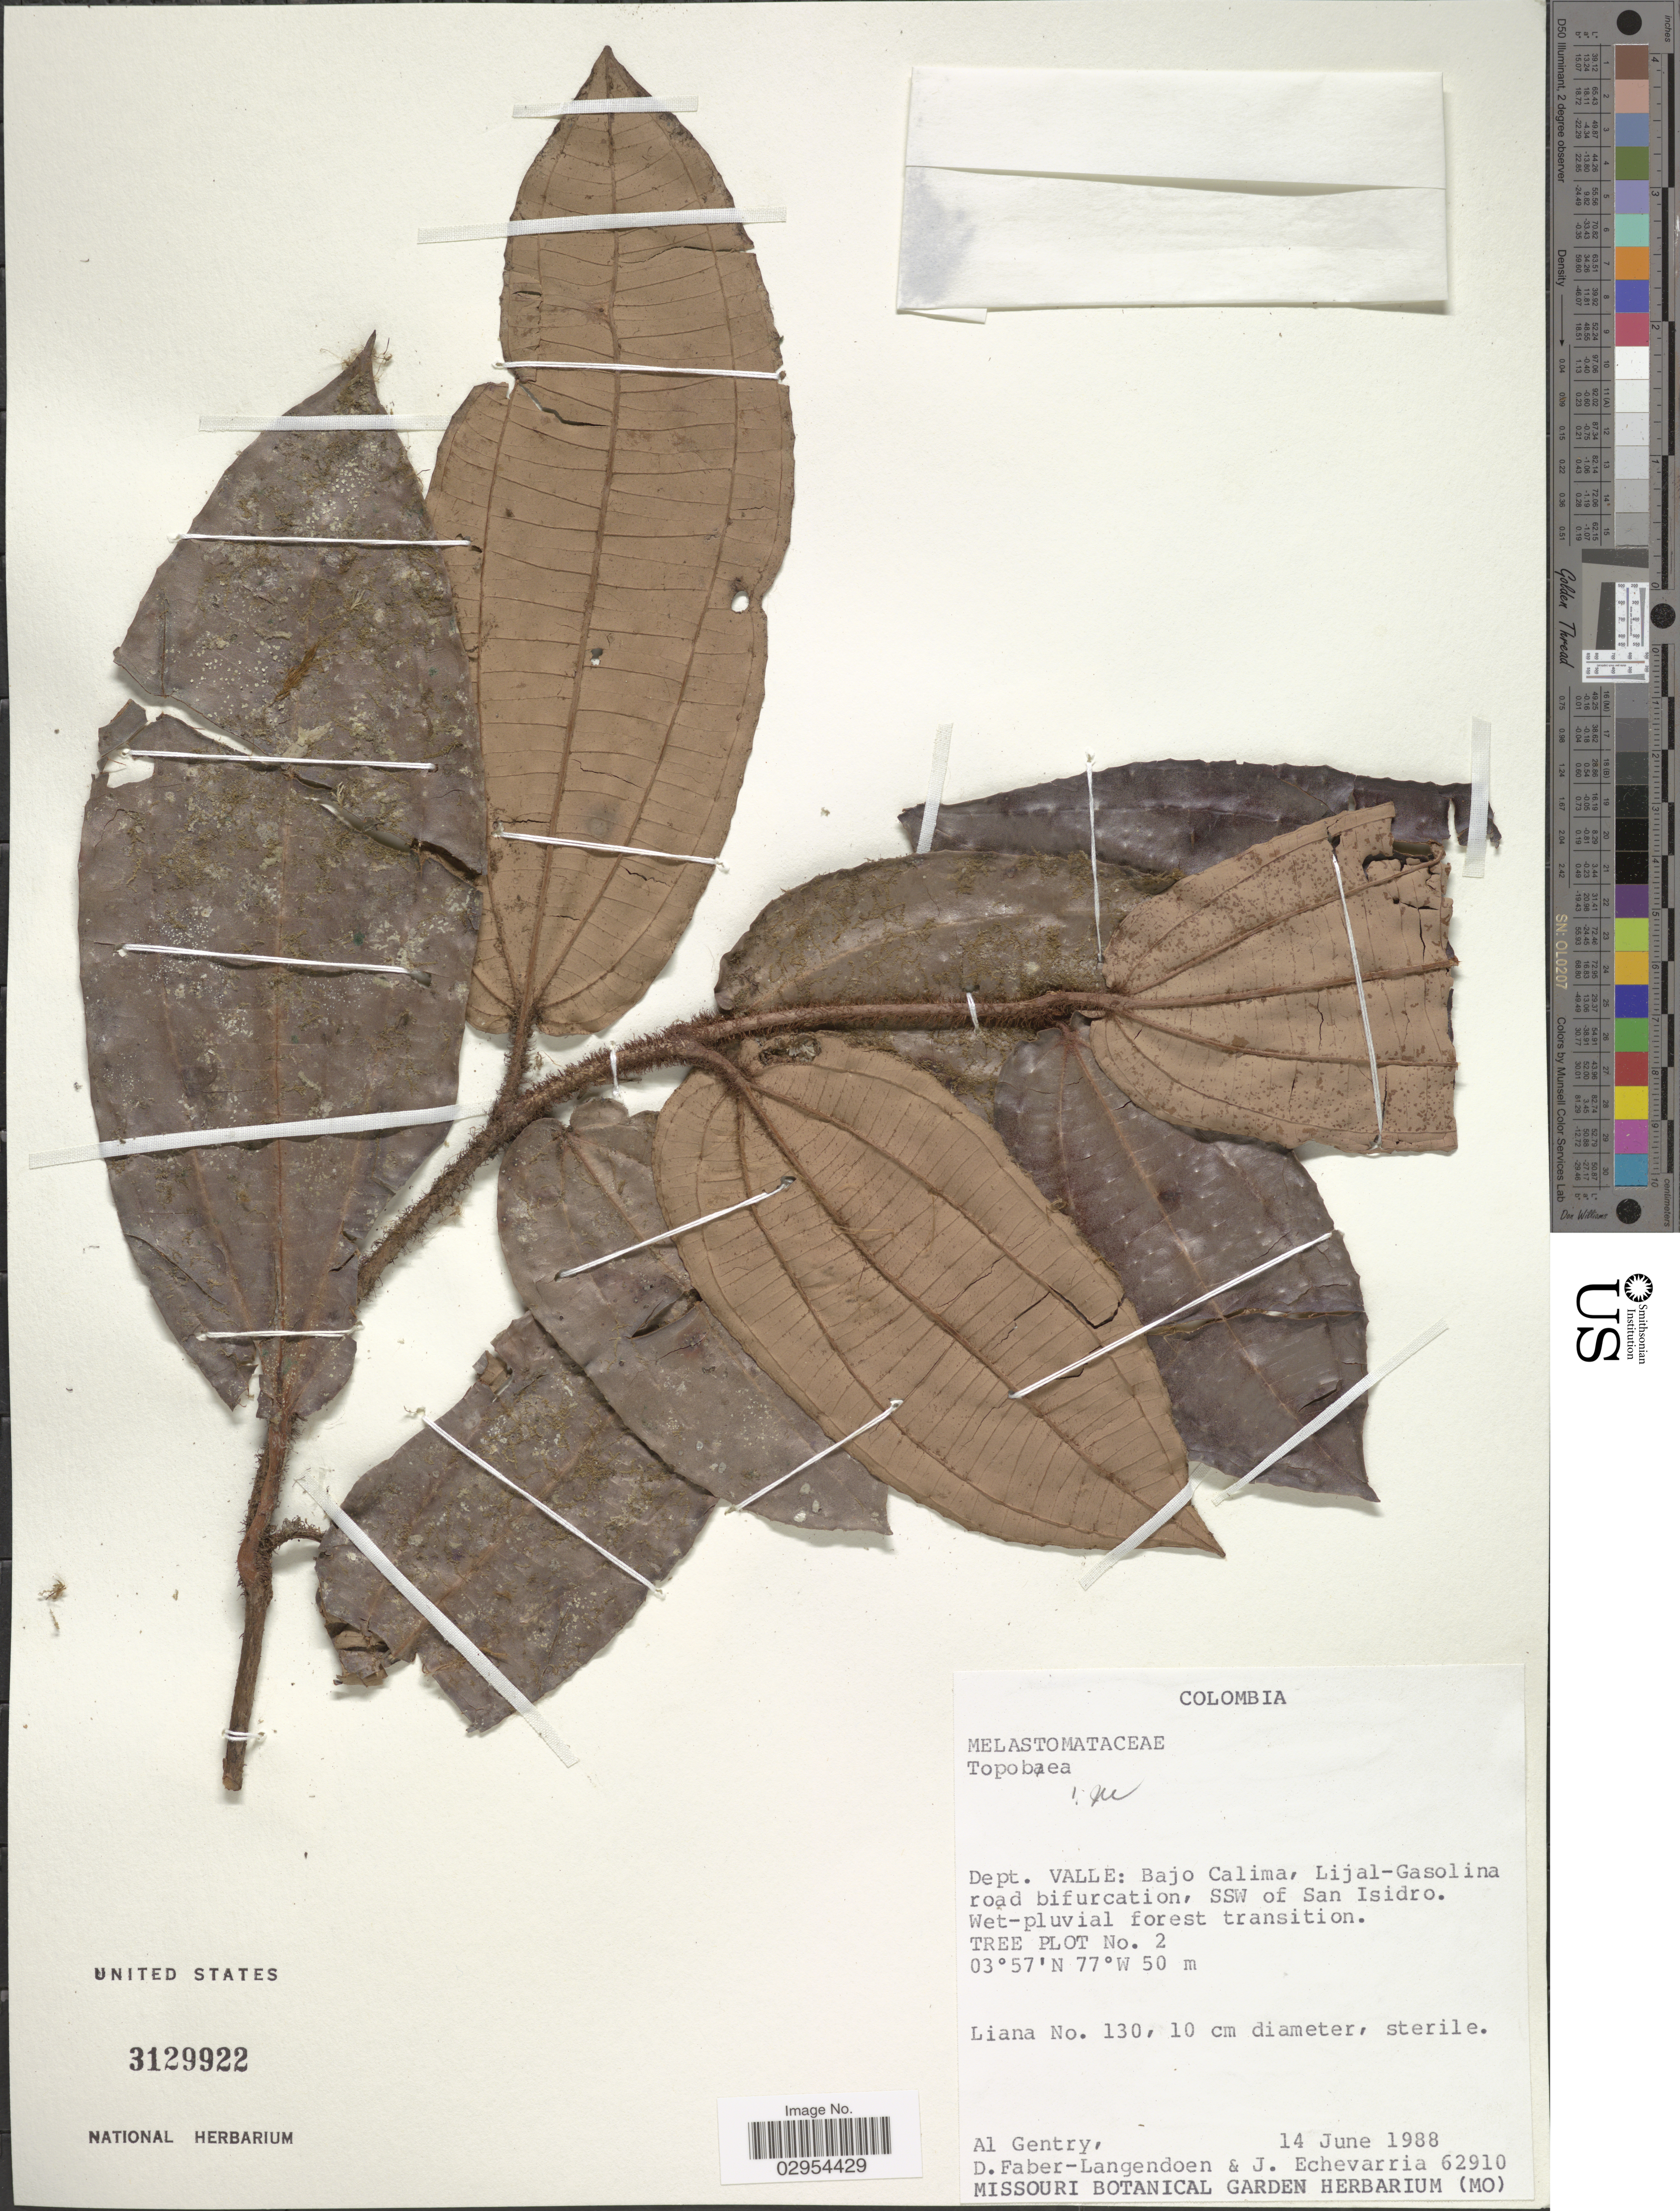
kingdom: Plantae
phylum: Tracheophyta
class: Magnoliopsida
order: Myrtales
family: Melastomataceae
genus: Topobea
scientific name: Topobea sp.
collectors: A. H. Gentry, D. Faber-Langendoen & J. Echevarria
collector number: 62910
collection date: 1988-06-14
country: Colombia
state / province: Valle del Cauca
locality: Dept. Valle: Bajo Calima, Lijal-Gasolina road bifurcation, SSW of San Isidro.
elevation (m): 50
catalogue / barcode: US 3129922